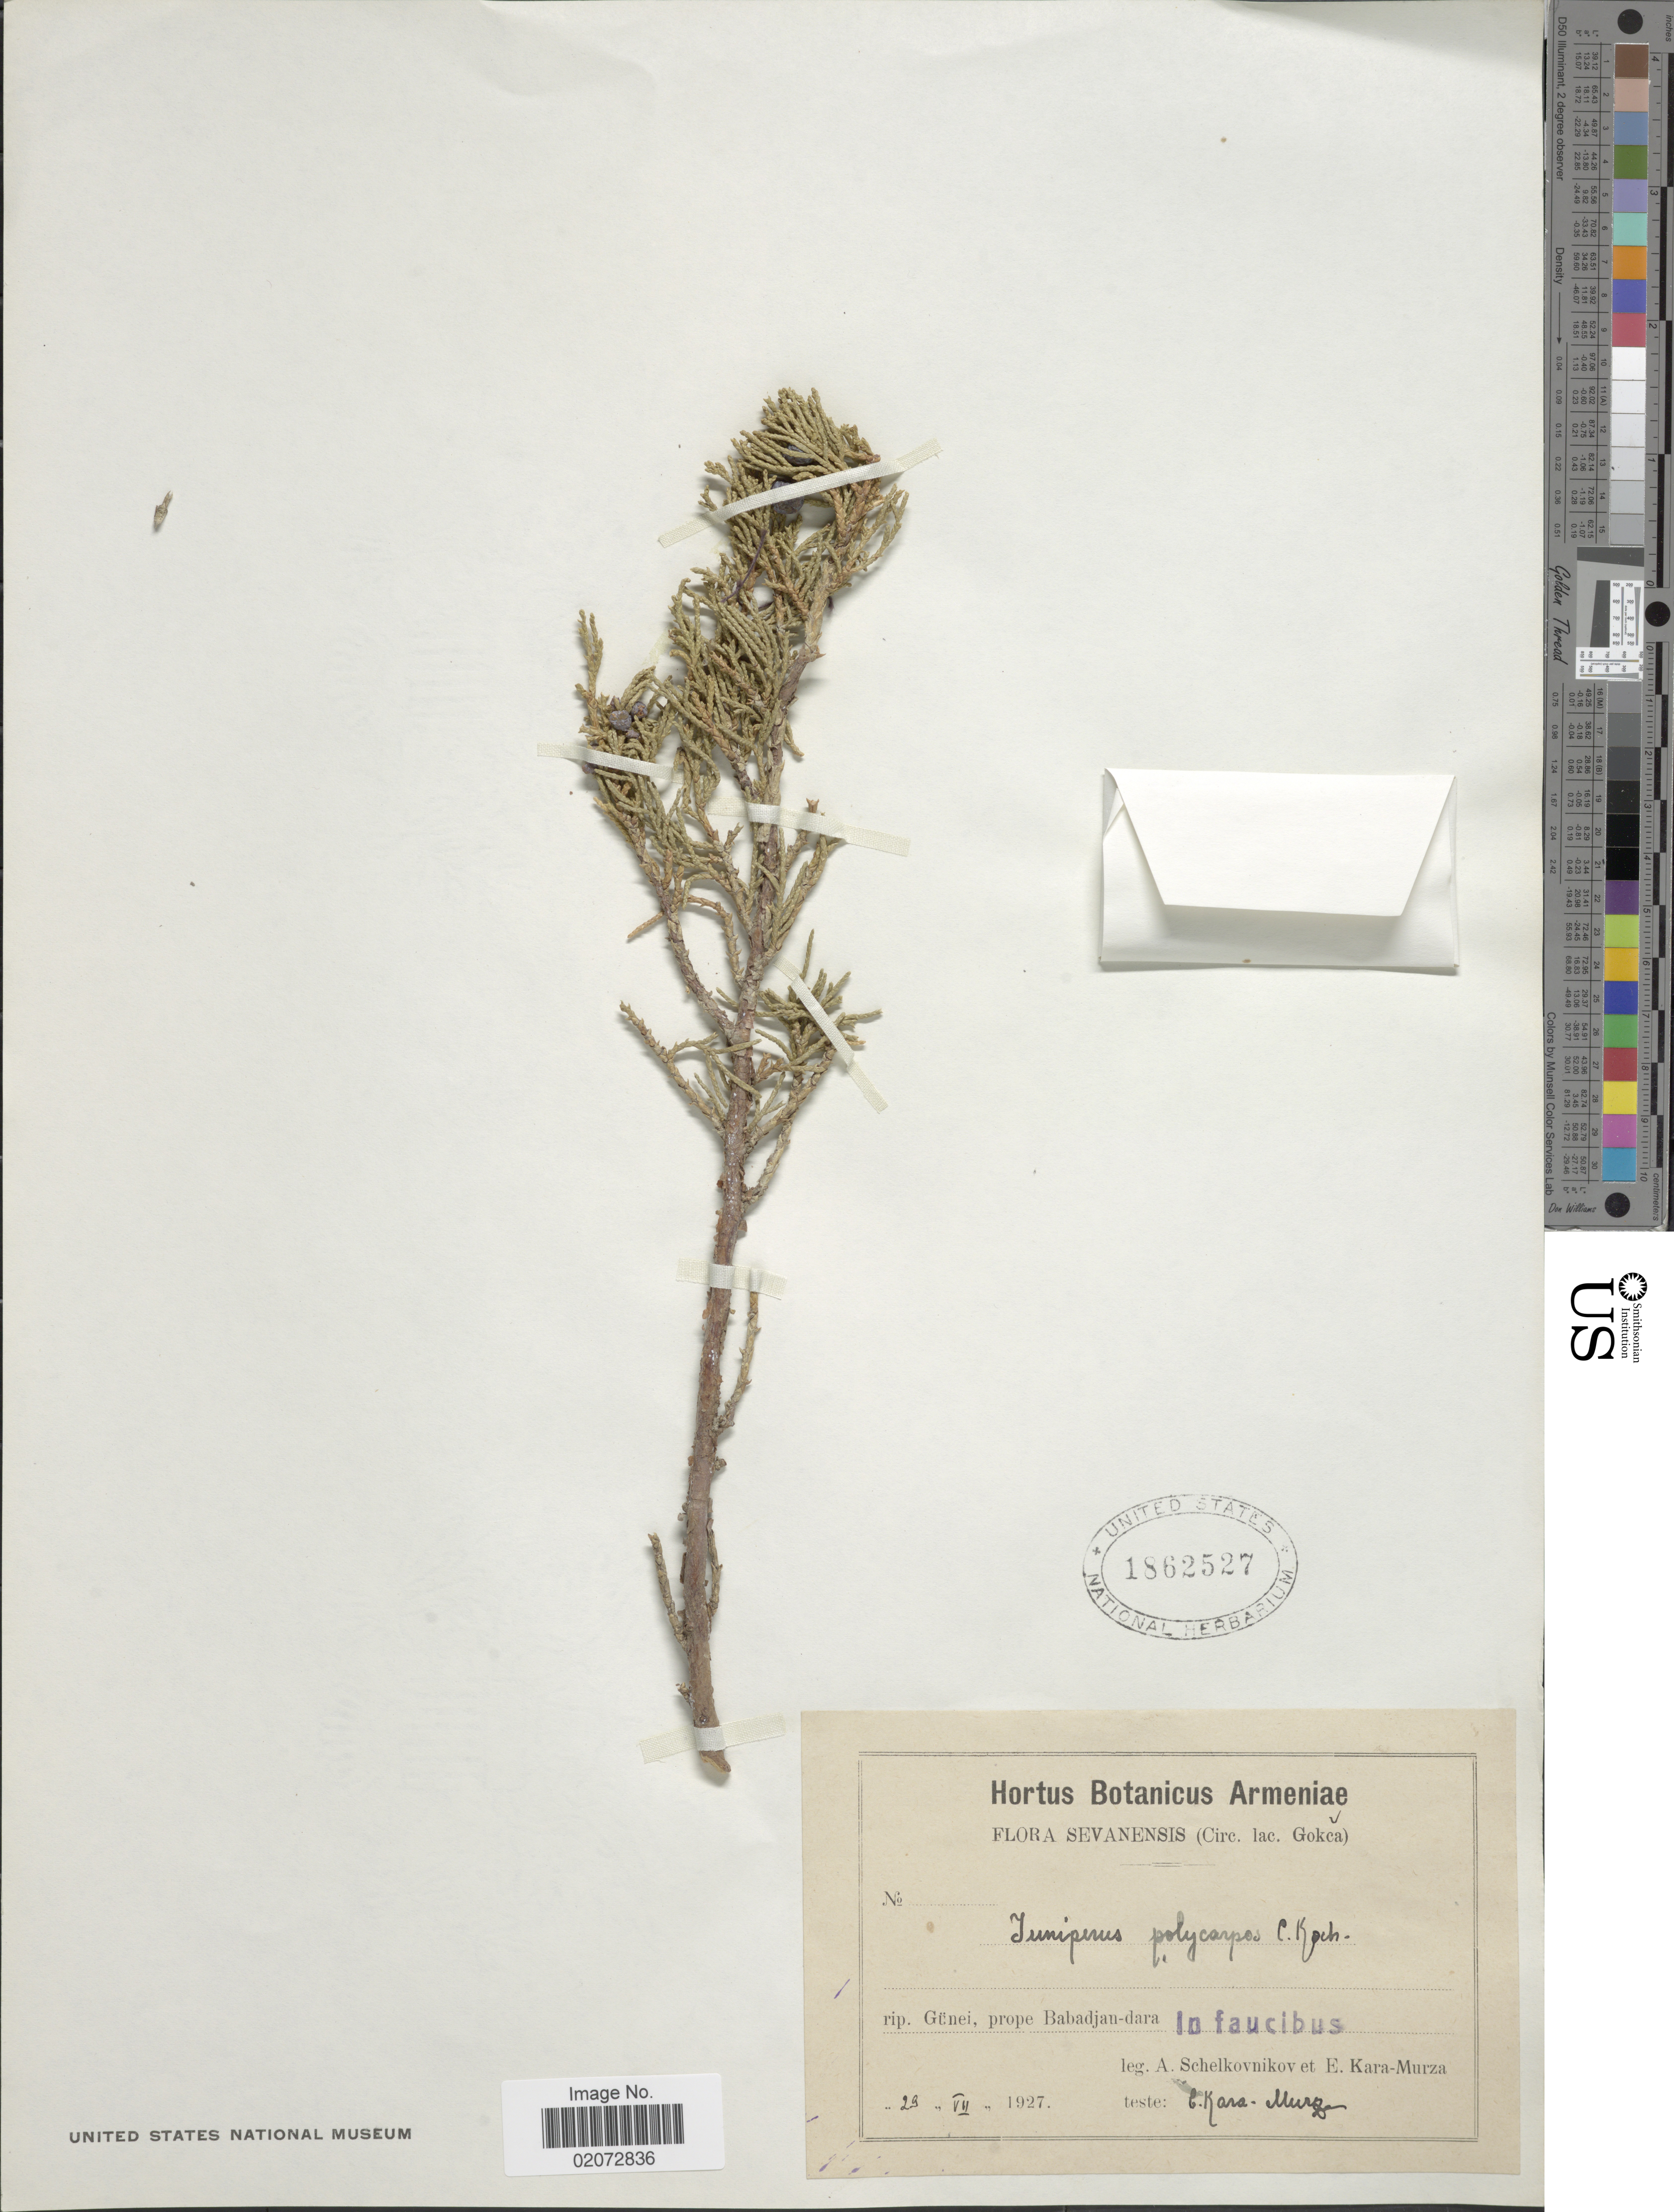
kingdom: Plantae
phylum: Tracheophyta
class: Pinopsida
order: Pinales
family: Cupressaceae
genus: Juniperus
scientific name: Juniperus polycarpos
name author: K. Koch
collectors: A. B. Schelkovnikov & E. Kara-Murza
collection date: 1927-07-23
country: Iran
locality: (Circ. lac. Gokca) rip. Gunei, prope Babdjan-dara, lo faucibus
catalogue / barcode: US 1862527